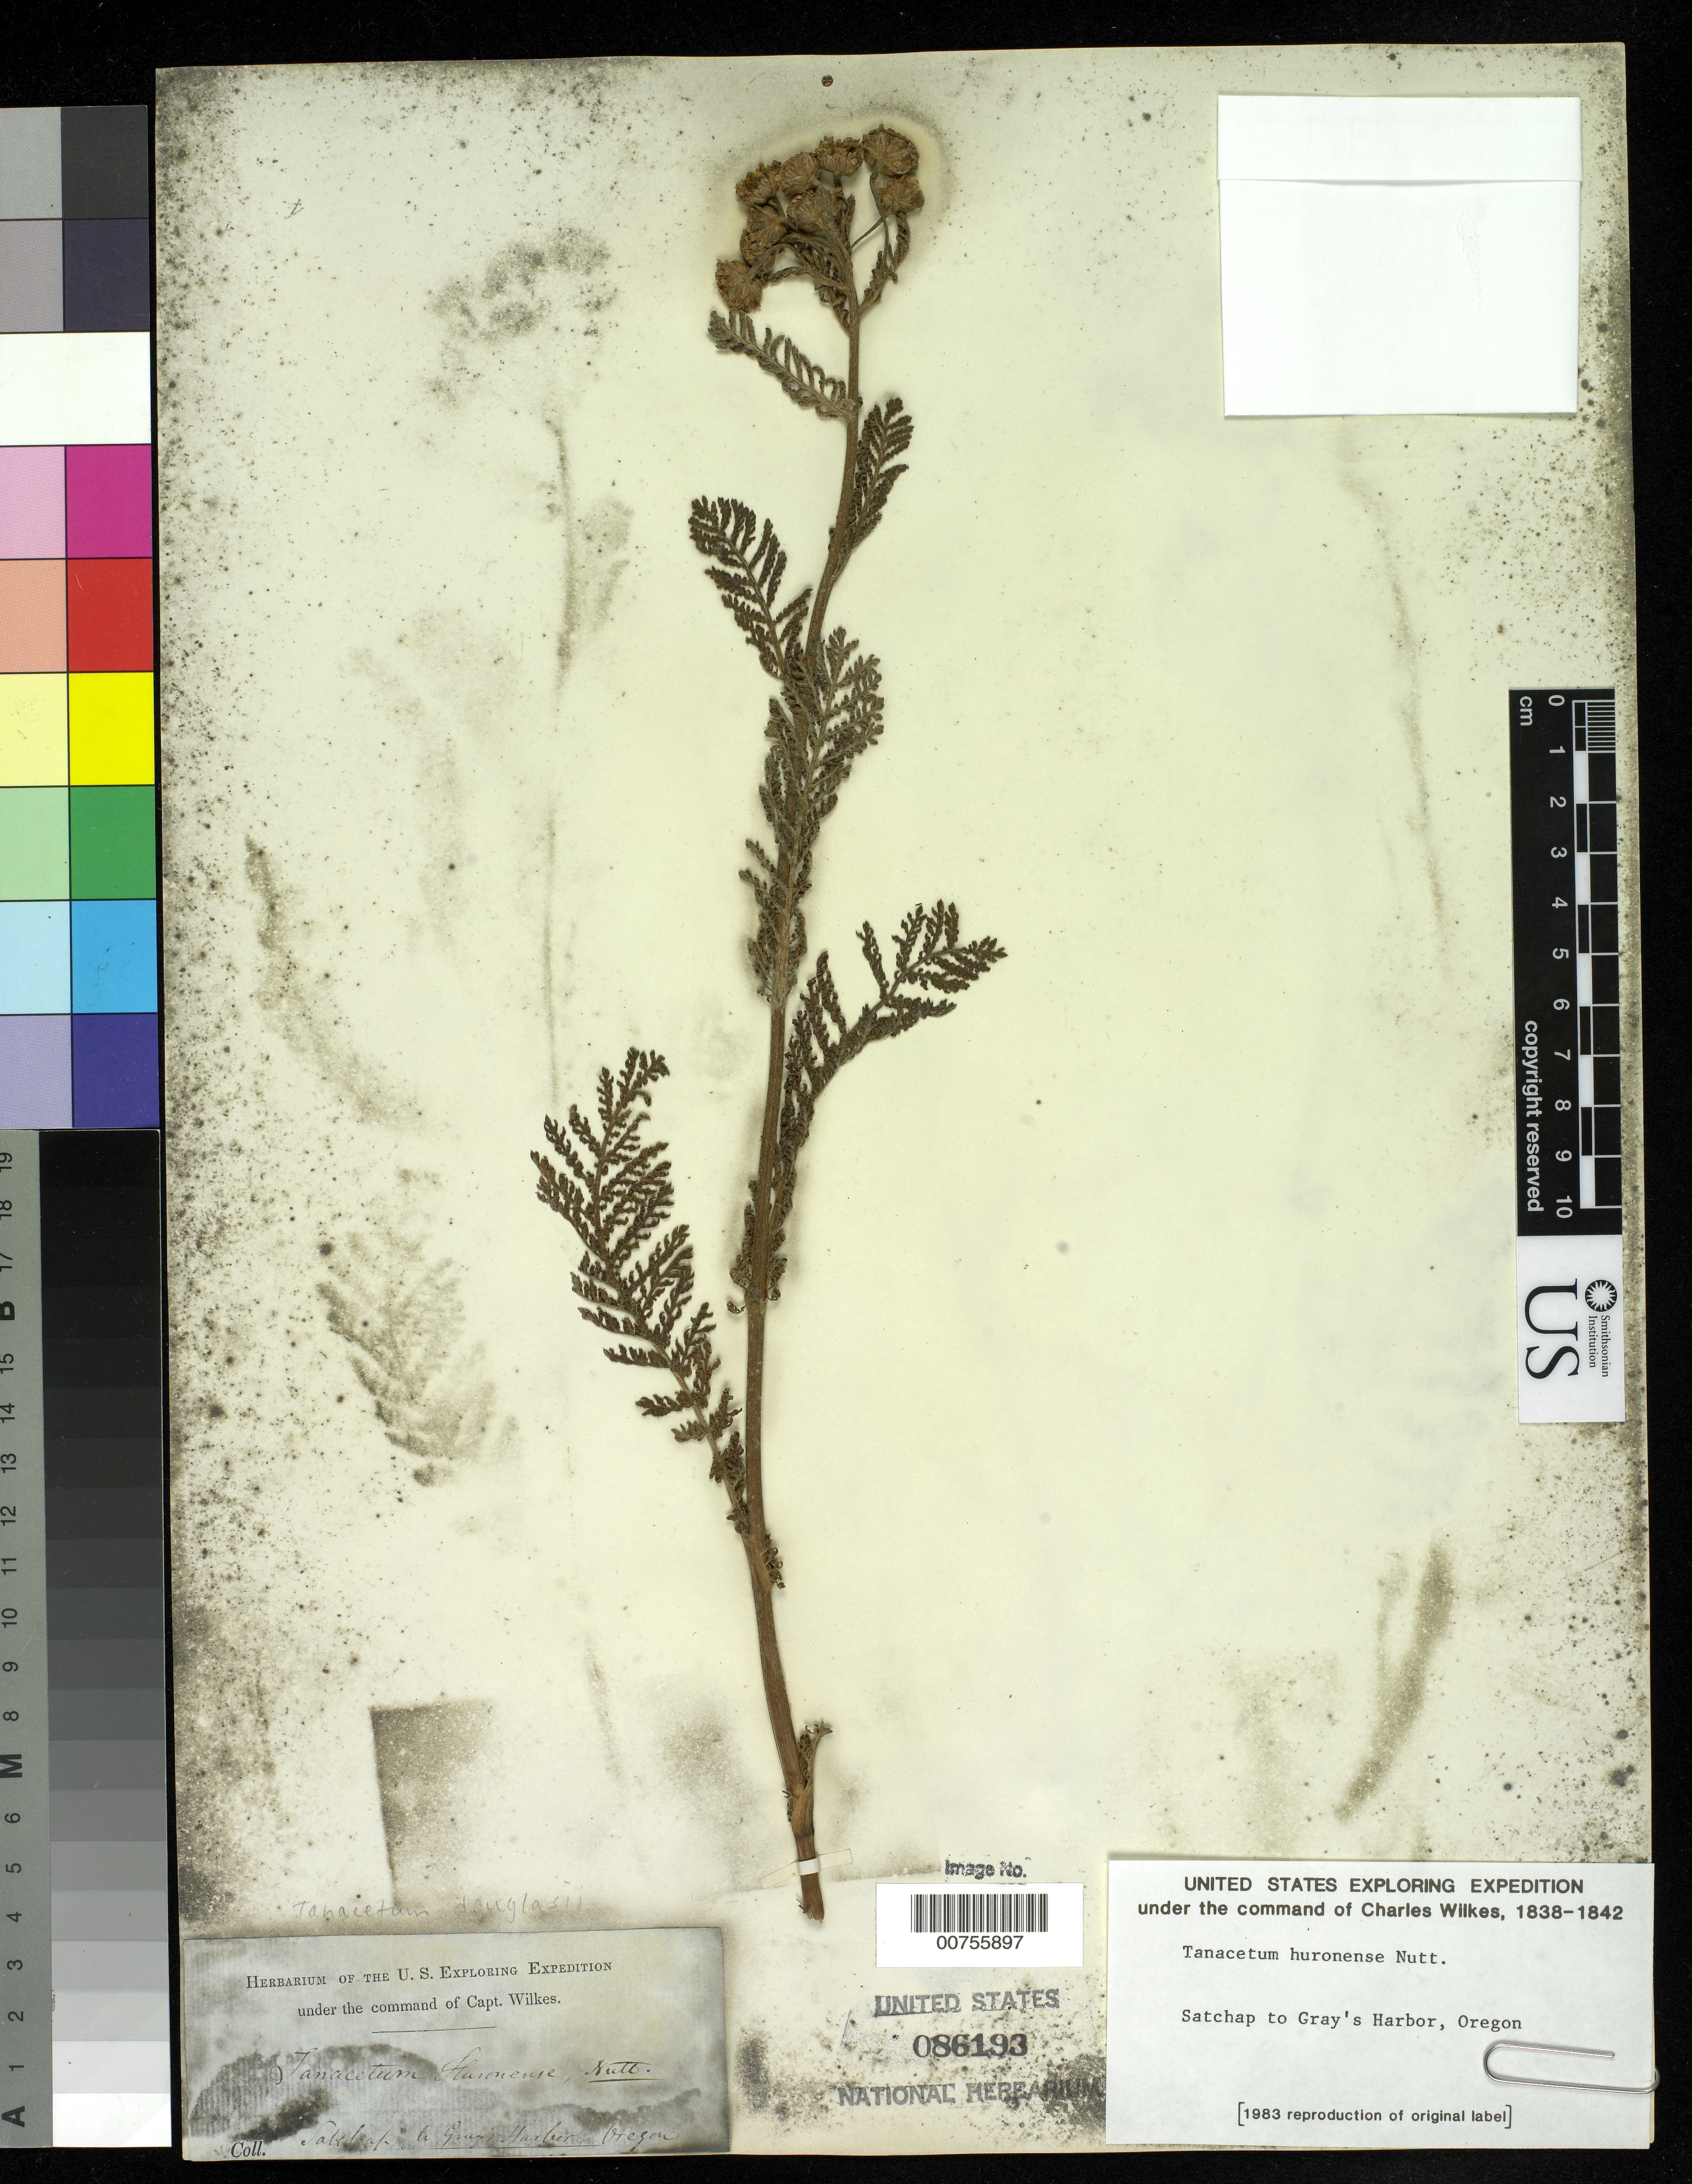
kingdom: Plantae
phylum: Tracheophyta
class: Magnoliopsida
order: Asterales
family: Asteraceae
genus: Tanacetum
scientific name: Tanacetum huronense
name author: Nutt.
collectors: Wilkes Explor. Exped.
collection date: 1838/1842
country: United States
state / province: Washington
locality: Satchap to Gray's Harbor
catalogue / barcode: US 86193